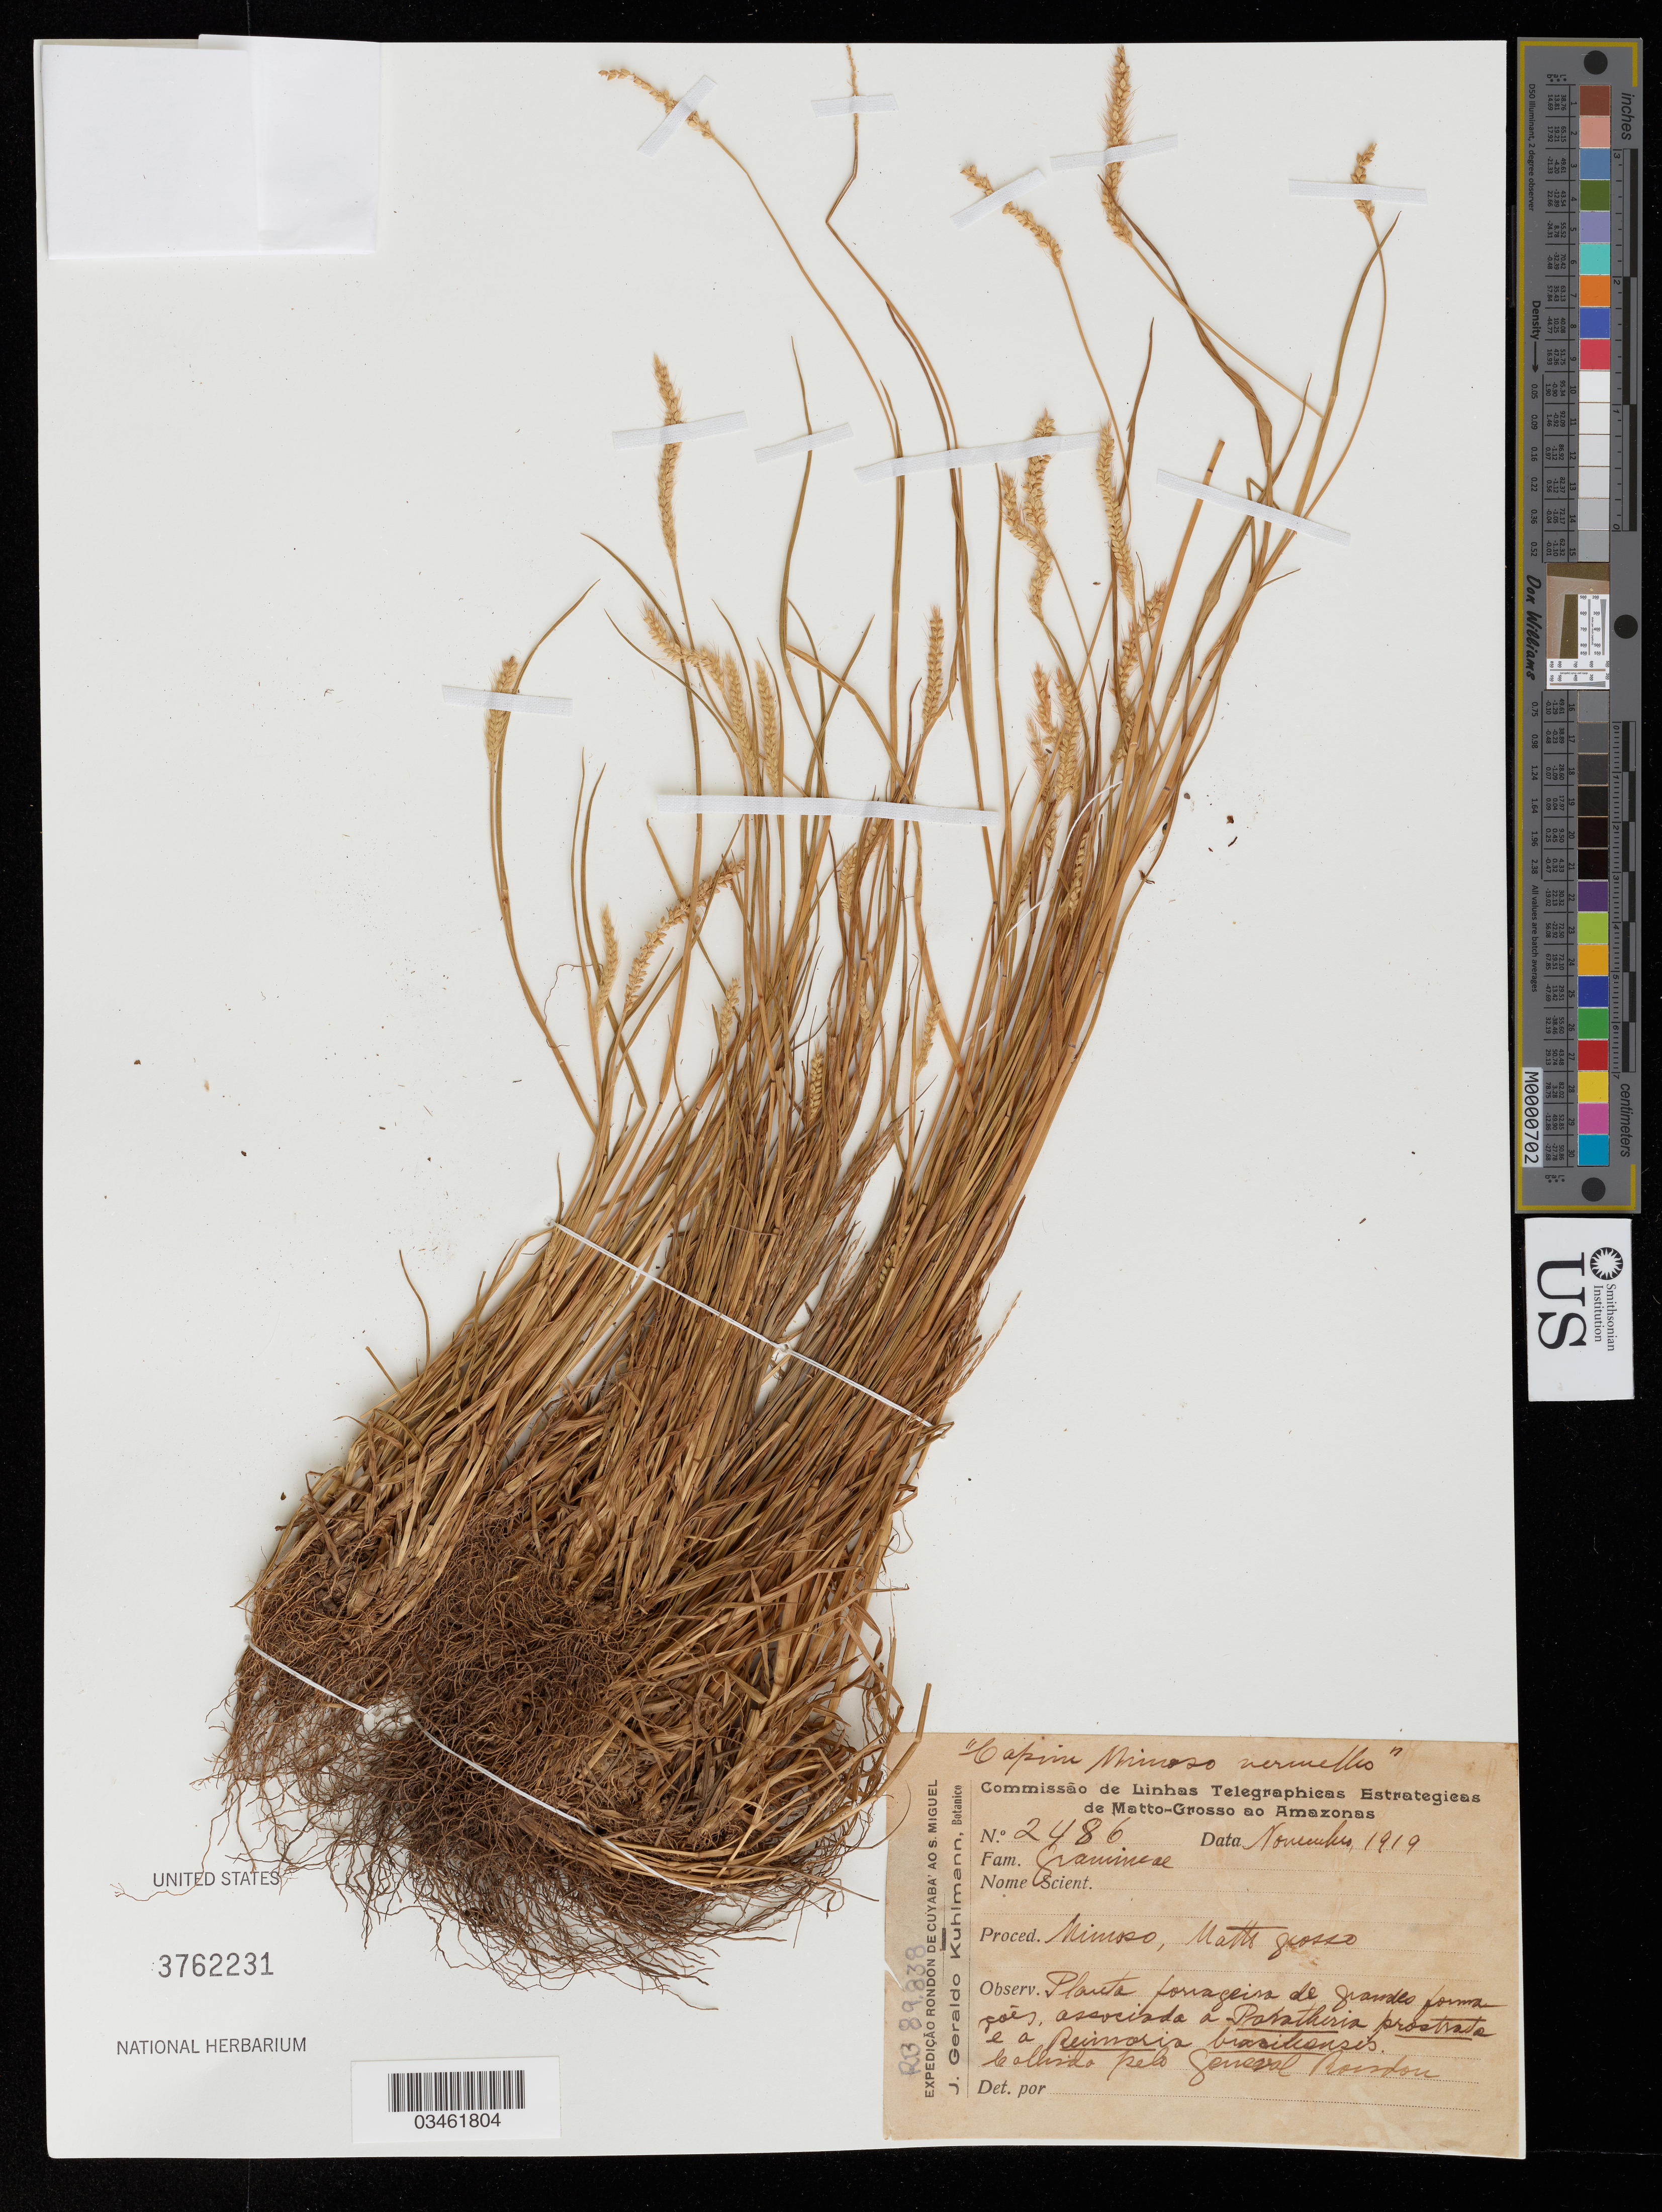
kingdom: Plantae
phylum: Tracheophyta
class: Liliopsida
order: Poales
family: Poaceae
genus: Setaria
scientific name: Setaria parviflora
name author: (Poir.) Kerguélen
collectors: G. Rondon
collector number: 2486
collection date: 1919-11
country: Brazil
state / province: Mato Grosso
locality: Proced. Mimoso.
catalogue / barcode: US 3762231